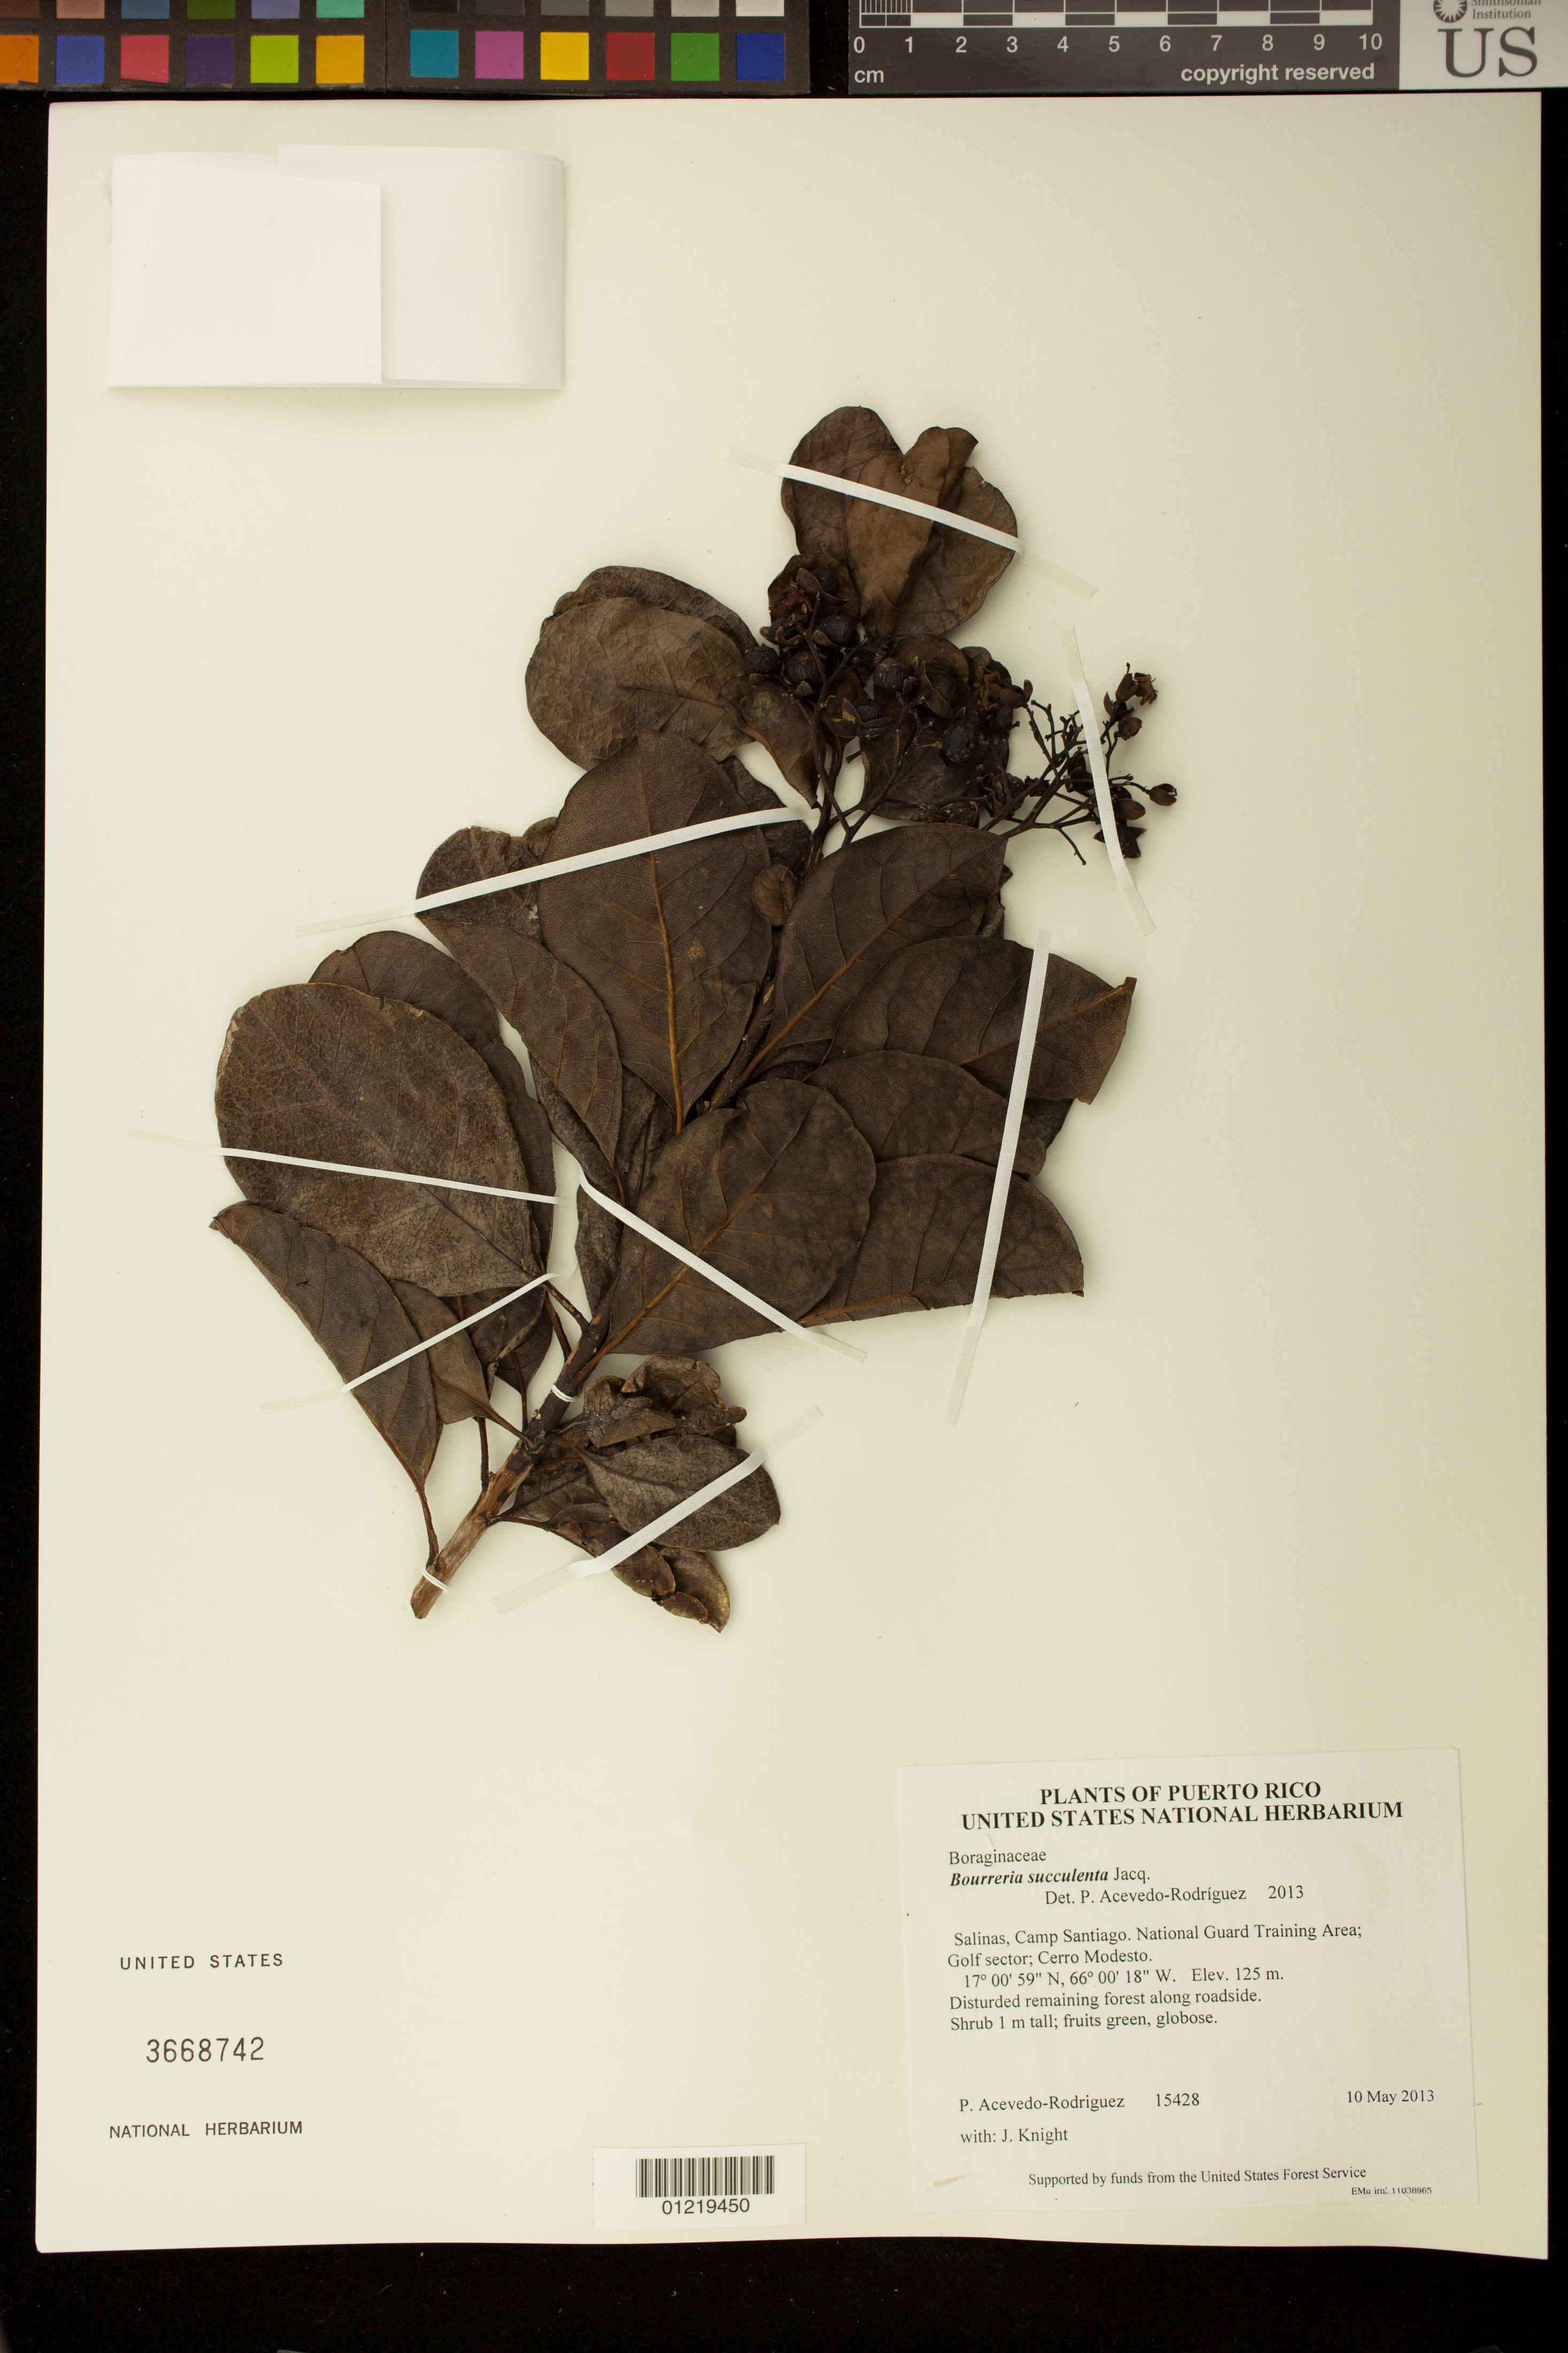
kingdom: Plantae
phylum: Tracheophyta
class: Magnoliopsida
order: Boraginales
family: Ehretiaceae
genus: Bourreria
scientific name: Bourreria succulenta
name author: Jacq.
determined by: Acevedo-Rodríguez, P., (BOT), Smithsonian Institution - National Museum of Natural History (UNITED STATES)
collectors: P. Acevedo-Rodr. & J. Knight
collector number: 15428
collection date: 2013-05-10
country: Puerto Rico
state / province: Salinas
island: Puerto Rico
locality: Camp Santiago. National Guard Training Area; Golf sector; Cerro Modesto.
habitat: Disturded remaining forest along roadside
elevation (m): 125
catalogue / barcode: US 3668742